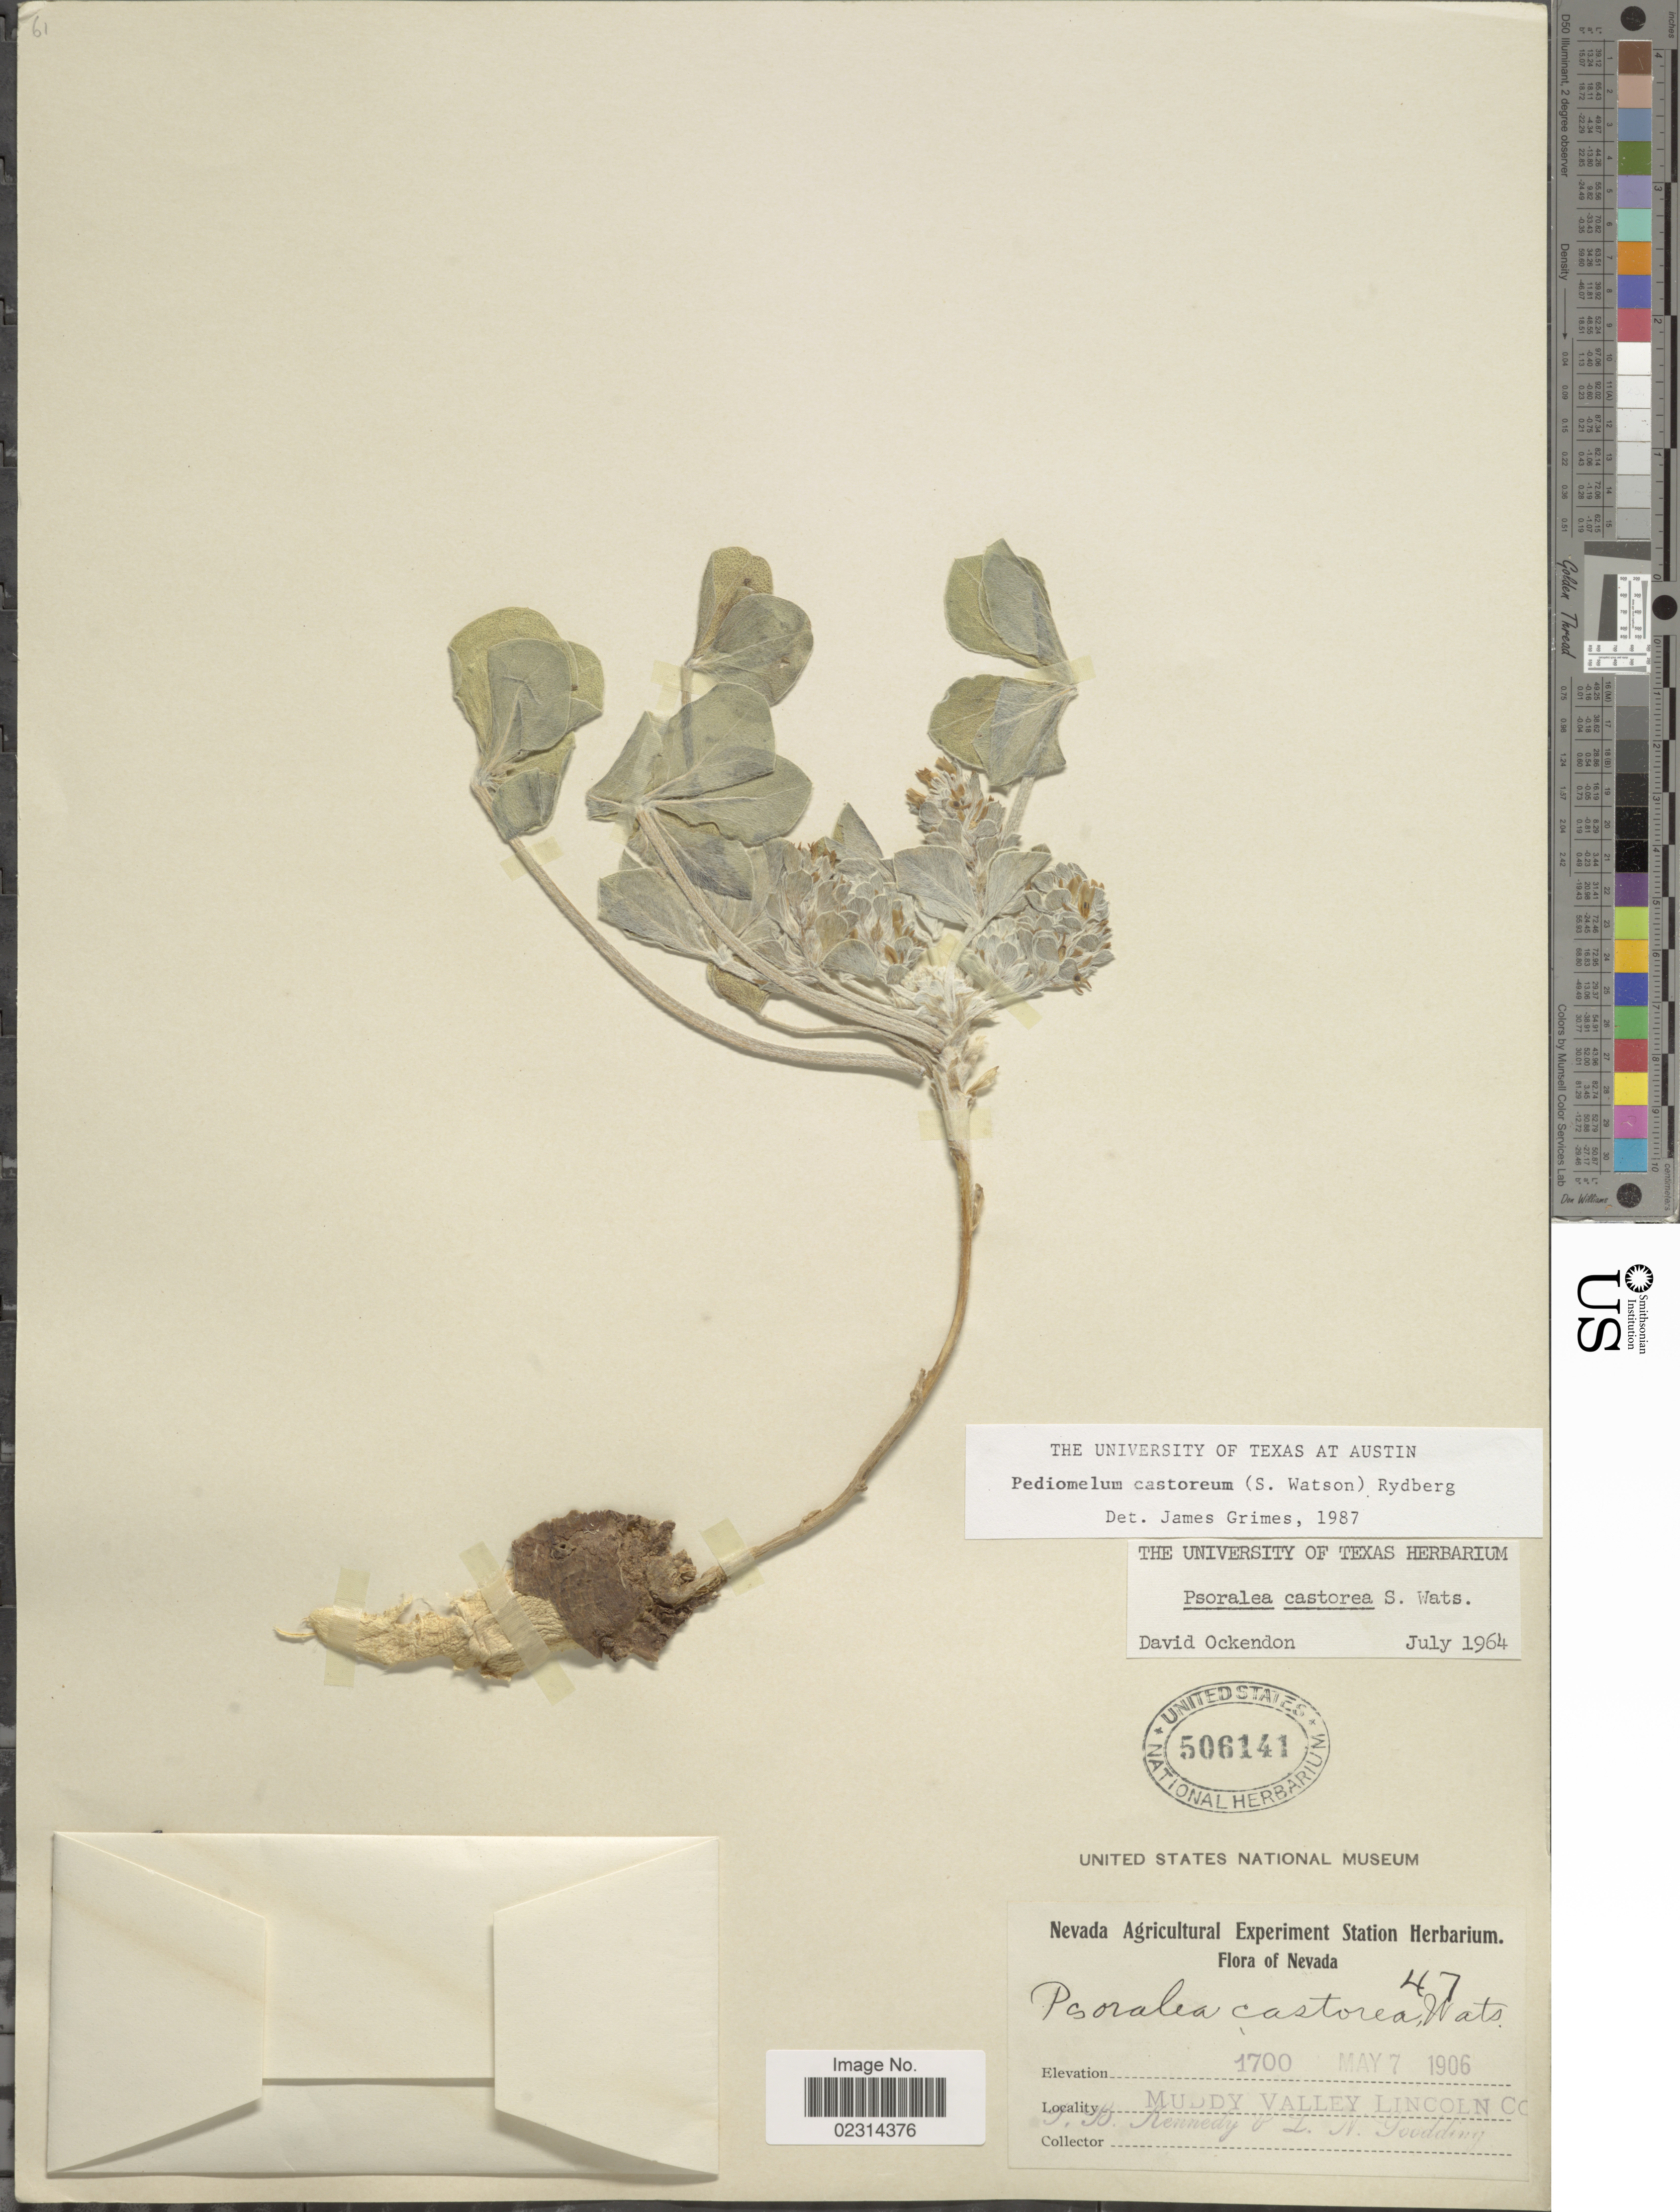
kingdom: Plantae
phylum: Tracheophyta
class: Magnoliopsida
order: Fabales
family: Fabaceae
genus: Pediomelum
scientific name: Pediomelum castoreum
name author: (S. Watson) Rydb.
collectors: P. B. Kennedy & L. N. Goodding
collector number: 47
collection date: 1906-05-07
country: United States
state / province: Nevada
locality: Muddy valley Lincoln Co.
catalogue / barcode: US 506141